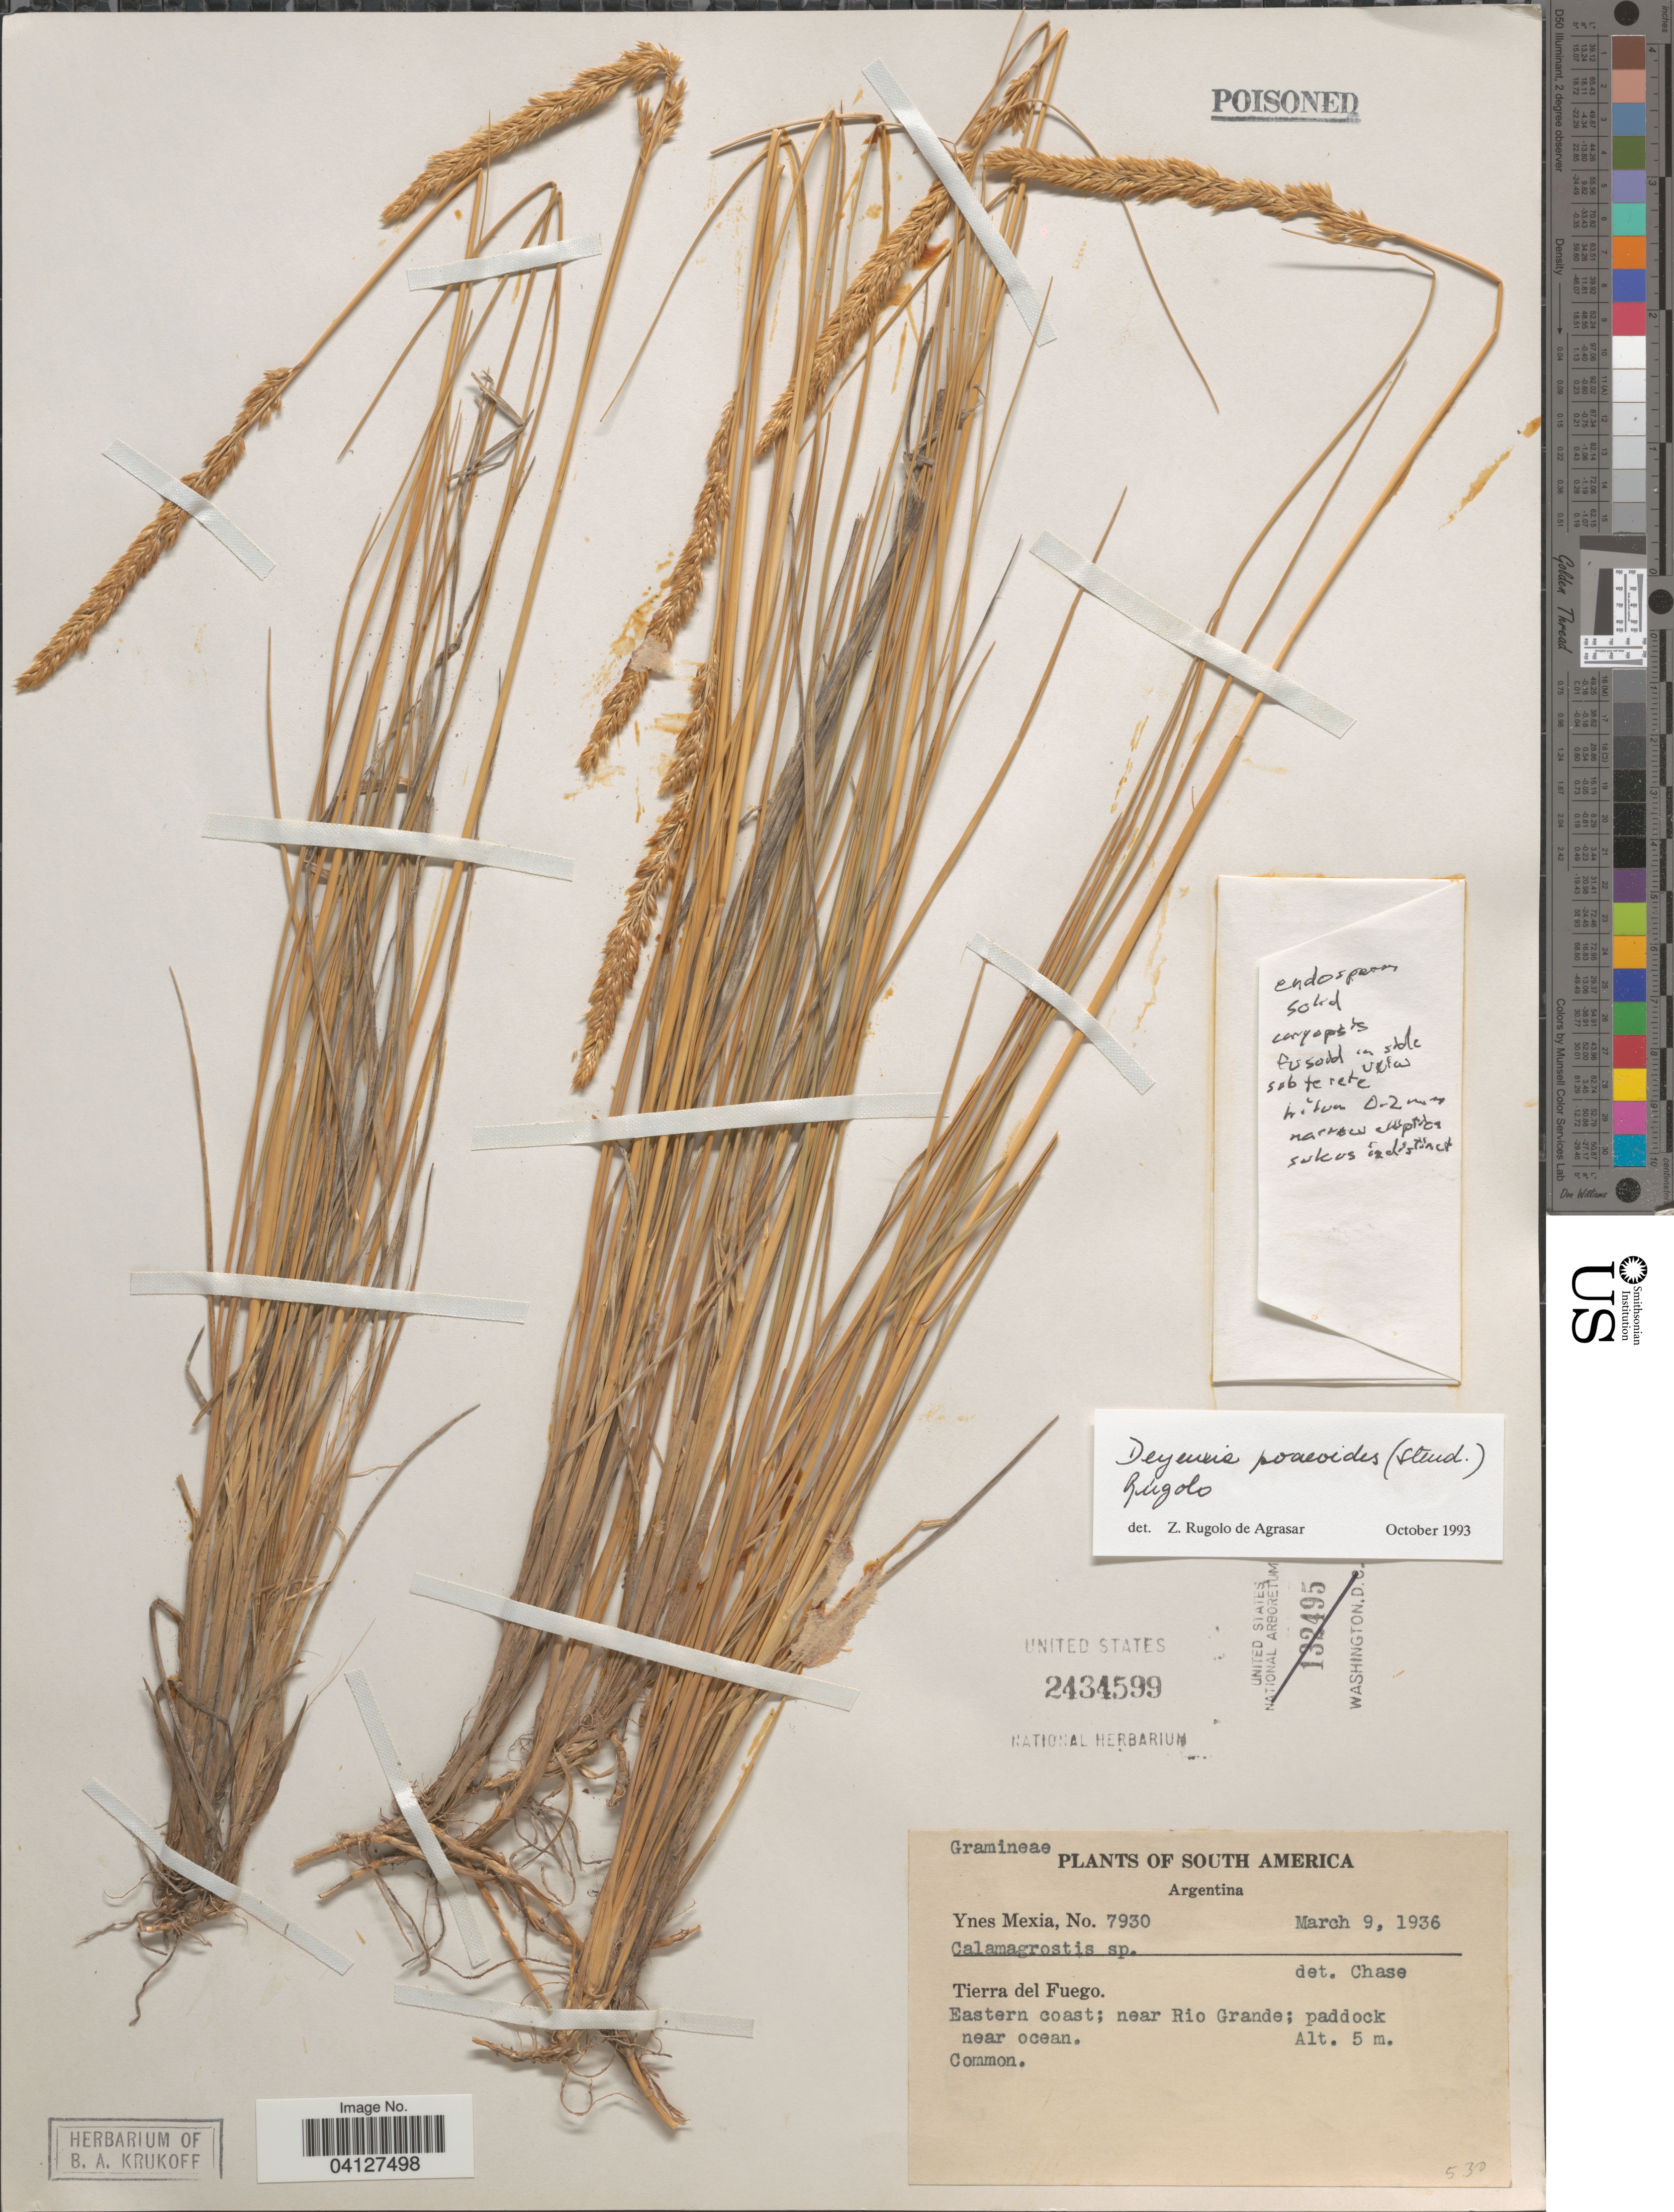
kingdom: Plantae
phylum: Tracheophyta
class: Liliopsida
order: Poales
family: Poaceae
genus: Deyeuxia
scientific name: Deyeuxia poaeoides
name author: (Steud.) Rúgolo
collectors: Y. Mexia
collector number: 7930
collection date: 1936-03-09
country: Argentina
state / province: Tierra del Fuego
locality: Eastern coast; near Rio Grande; paddock near ocean.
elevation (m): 5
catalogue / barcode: US 2434599